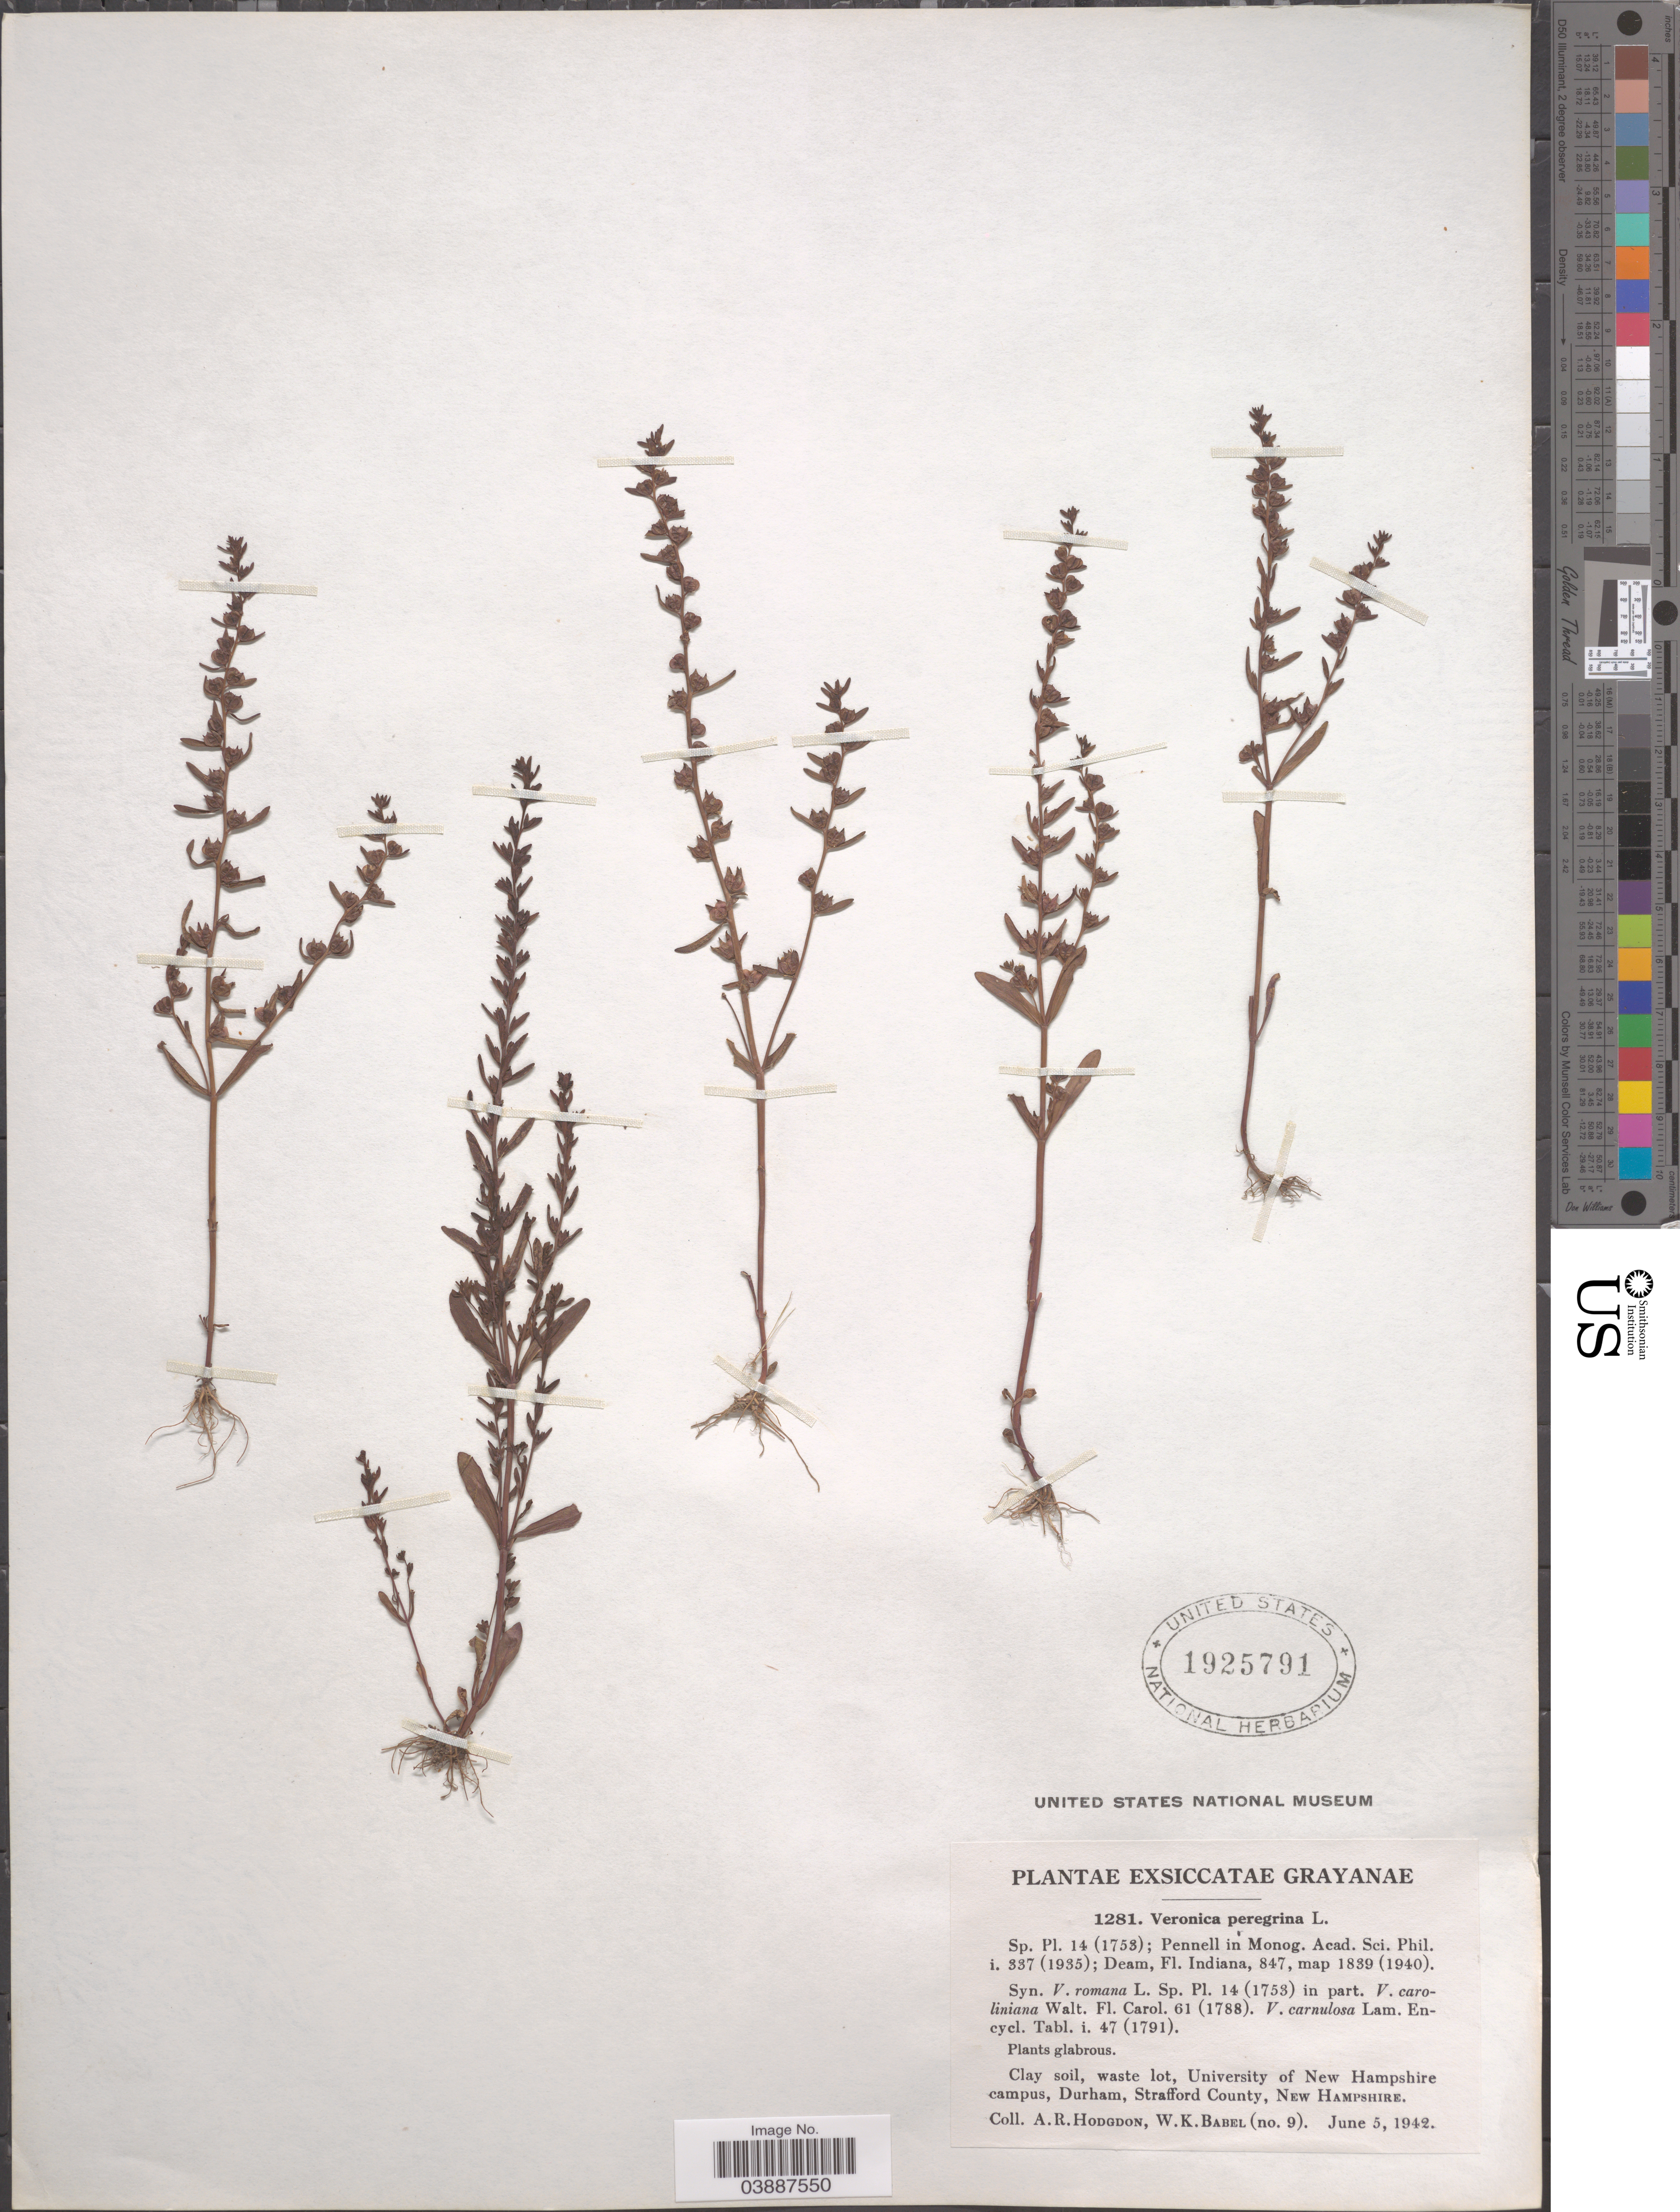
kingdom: Plantae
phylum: Tracheophyta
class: Magnoliopsida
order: Lamiales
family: Plantaginaceae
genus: Veronica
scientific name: Veronica peregrina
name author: L.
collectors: A. R. Hodgdon & W. Babel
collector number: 9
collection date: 1942-06-05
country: United States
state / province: New Hampshire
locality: University of New Hampshire campus, Durham, Strafford County.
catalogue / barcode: US 1925791